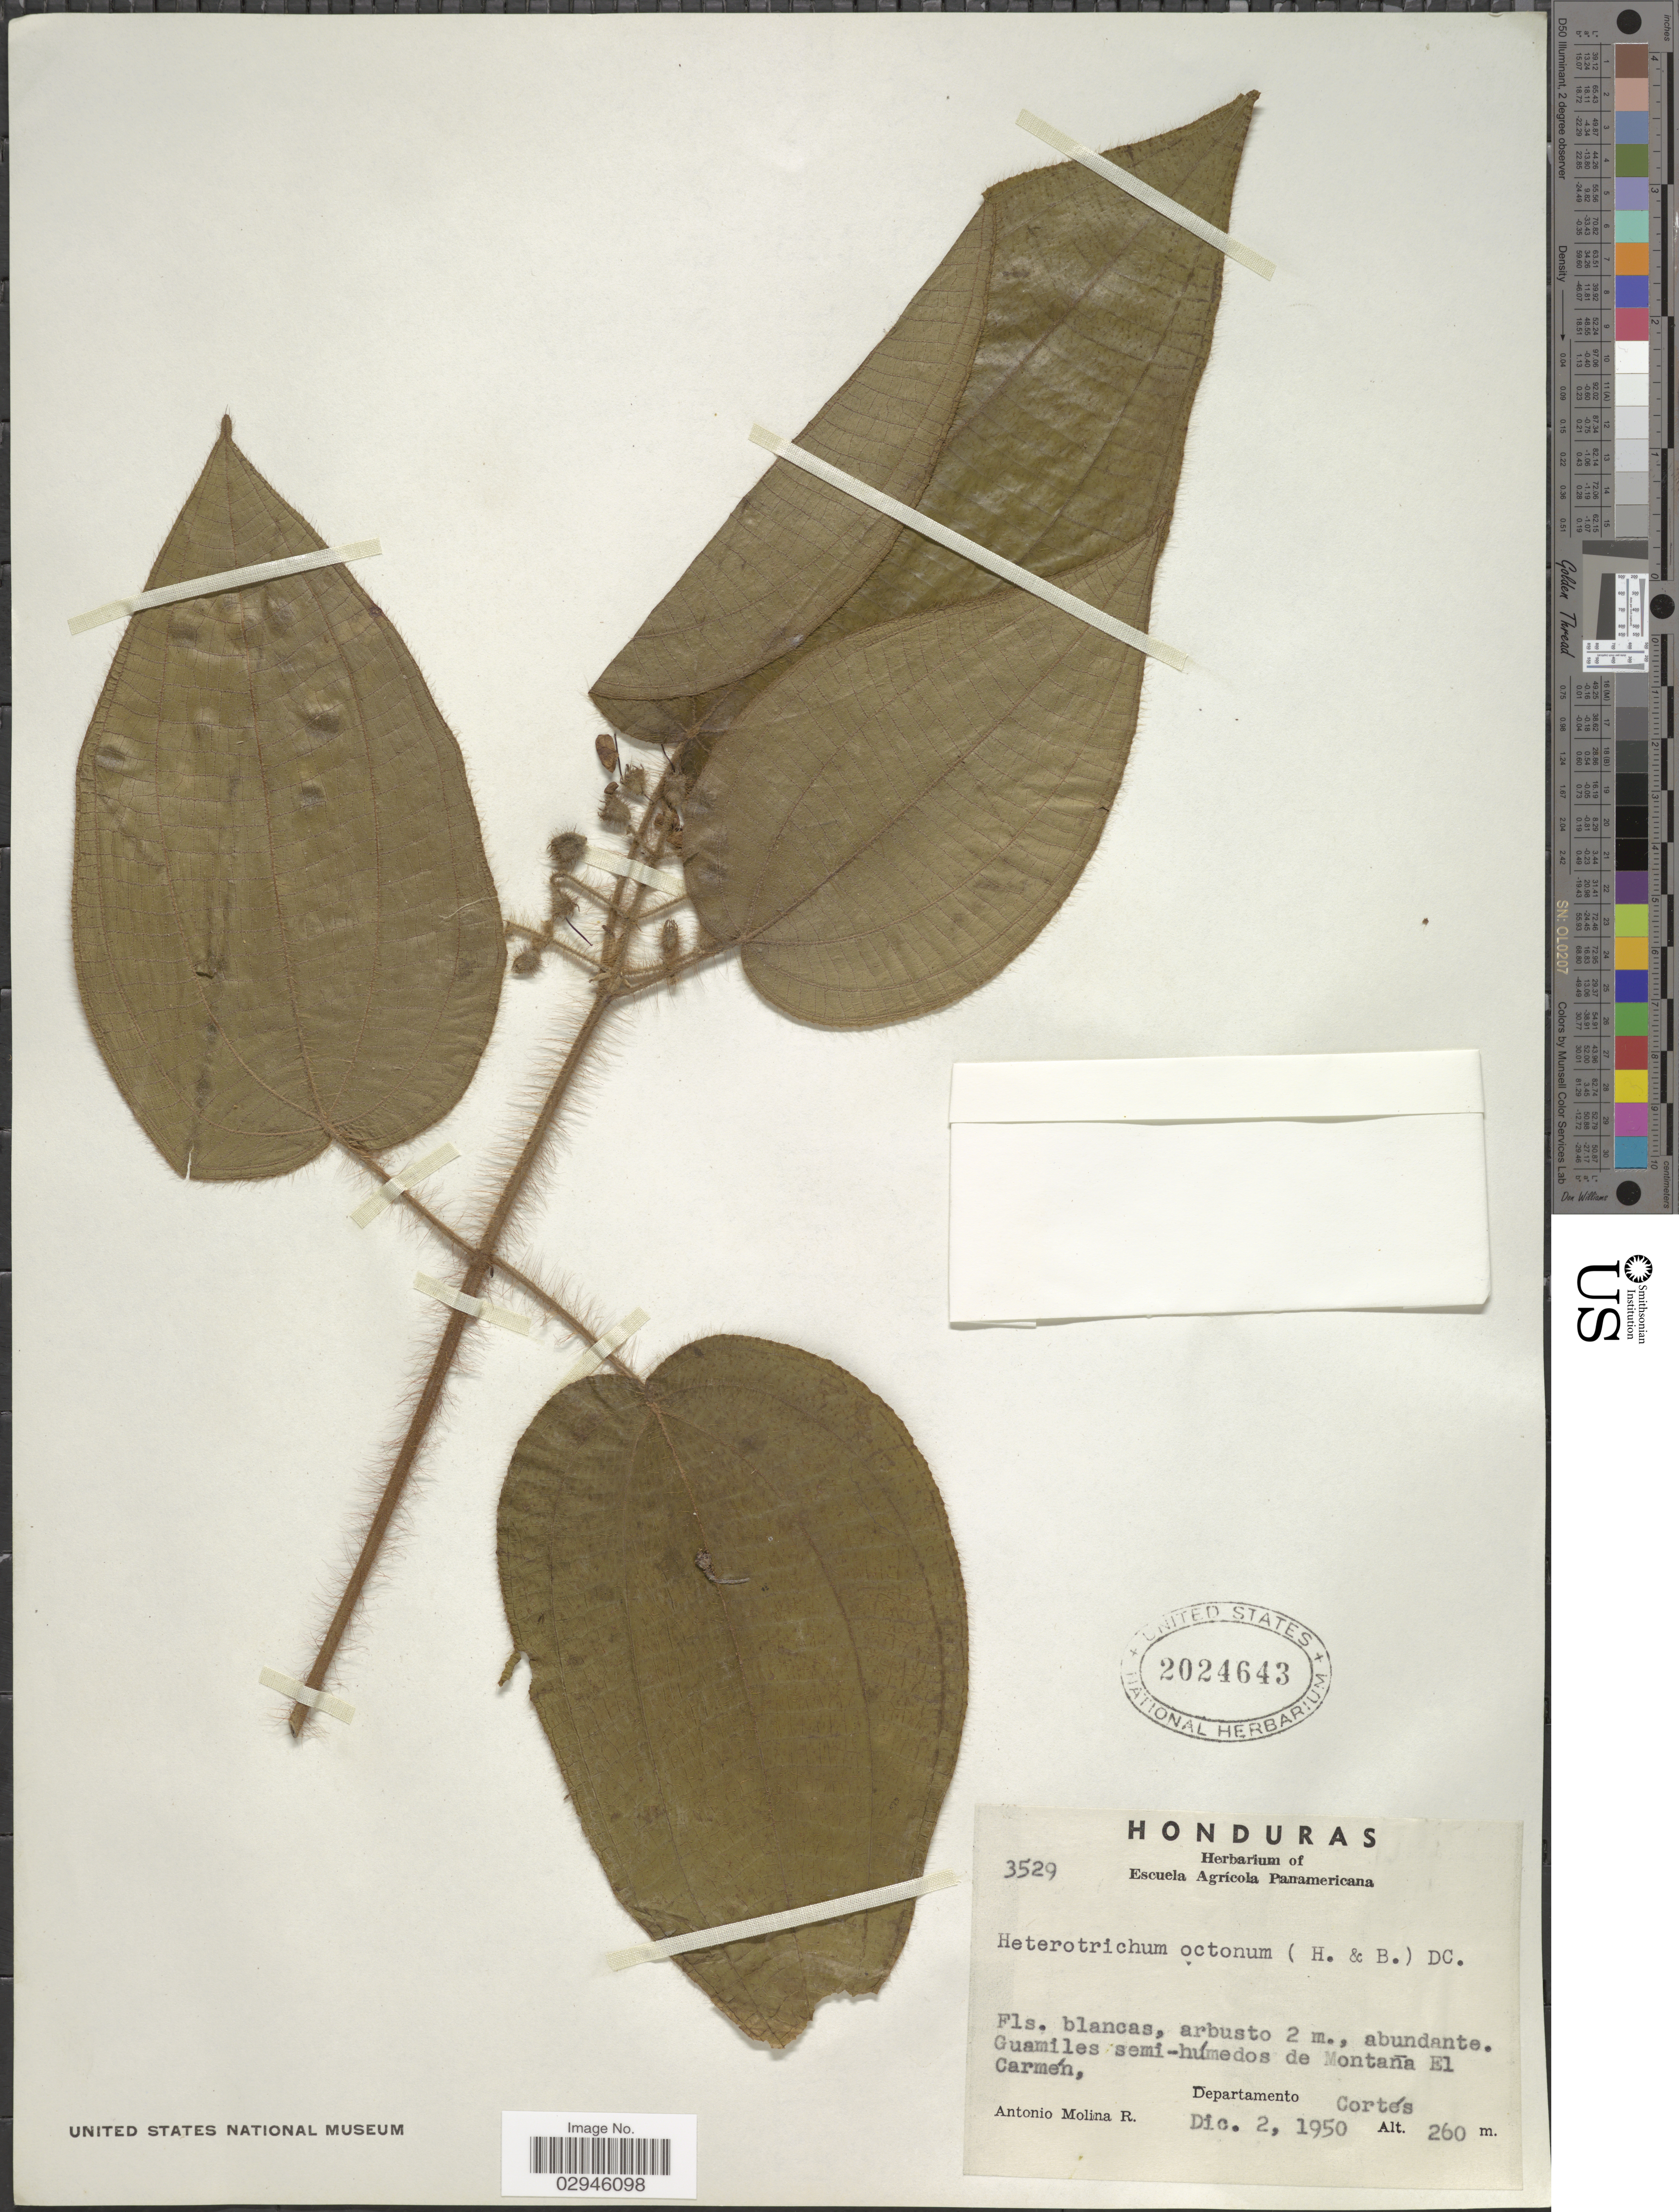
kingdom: Plantae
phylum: Tracheophyta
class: Magnoliopsida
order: Myrtales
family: Melastomataceae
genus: Heterotrichum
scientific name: Heterotrichum octonum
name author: (Bonpl.) DC.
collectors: A. Molina R.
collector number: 3529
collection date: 1950-12-02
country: Honduras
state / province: Cortés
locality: Guamiles semi-húmedos de Montaña El Carmén, Departamento Cortés.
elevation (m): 260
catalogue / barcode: US 2024643